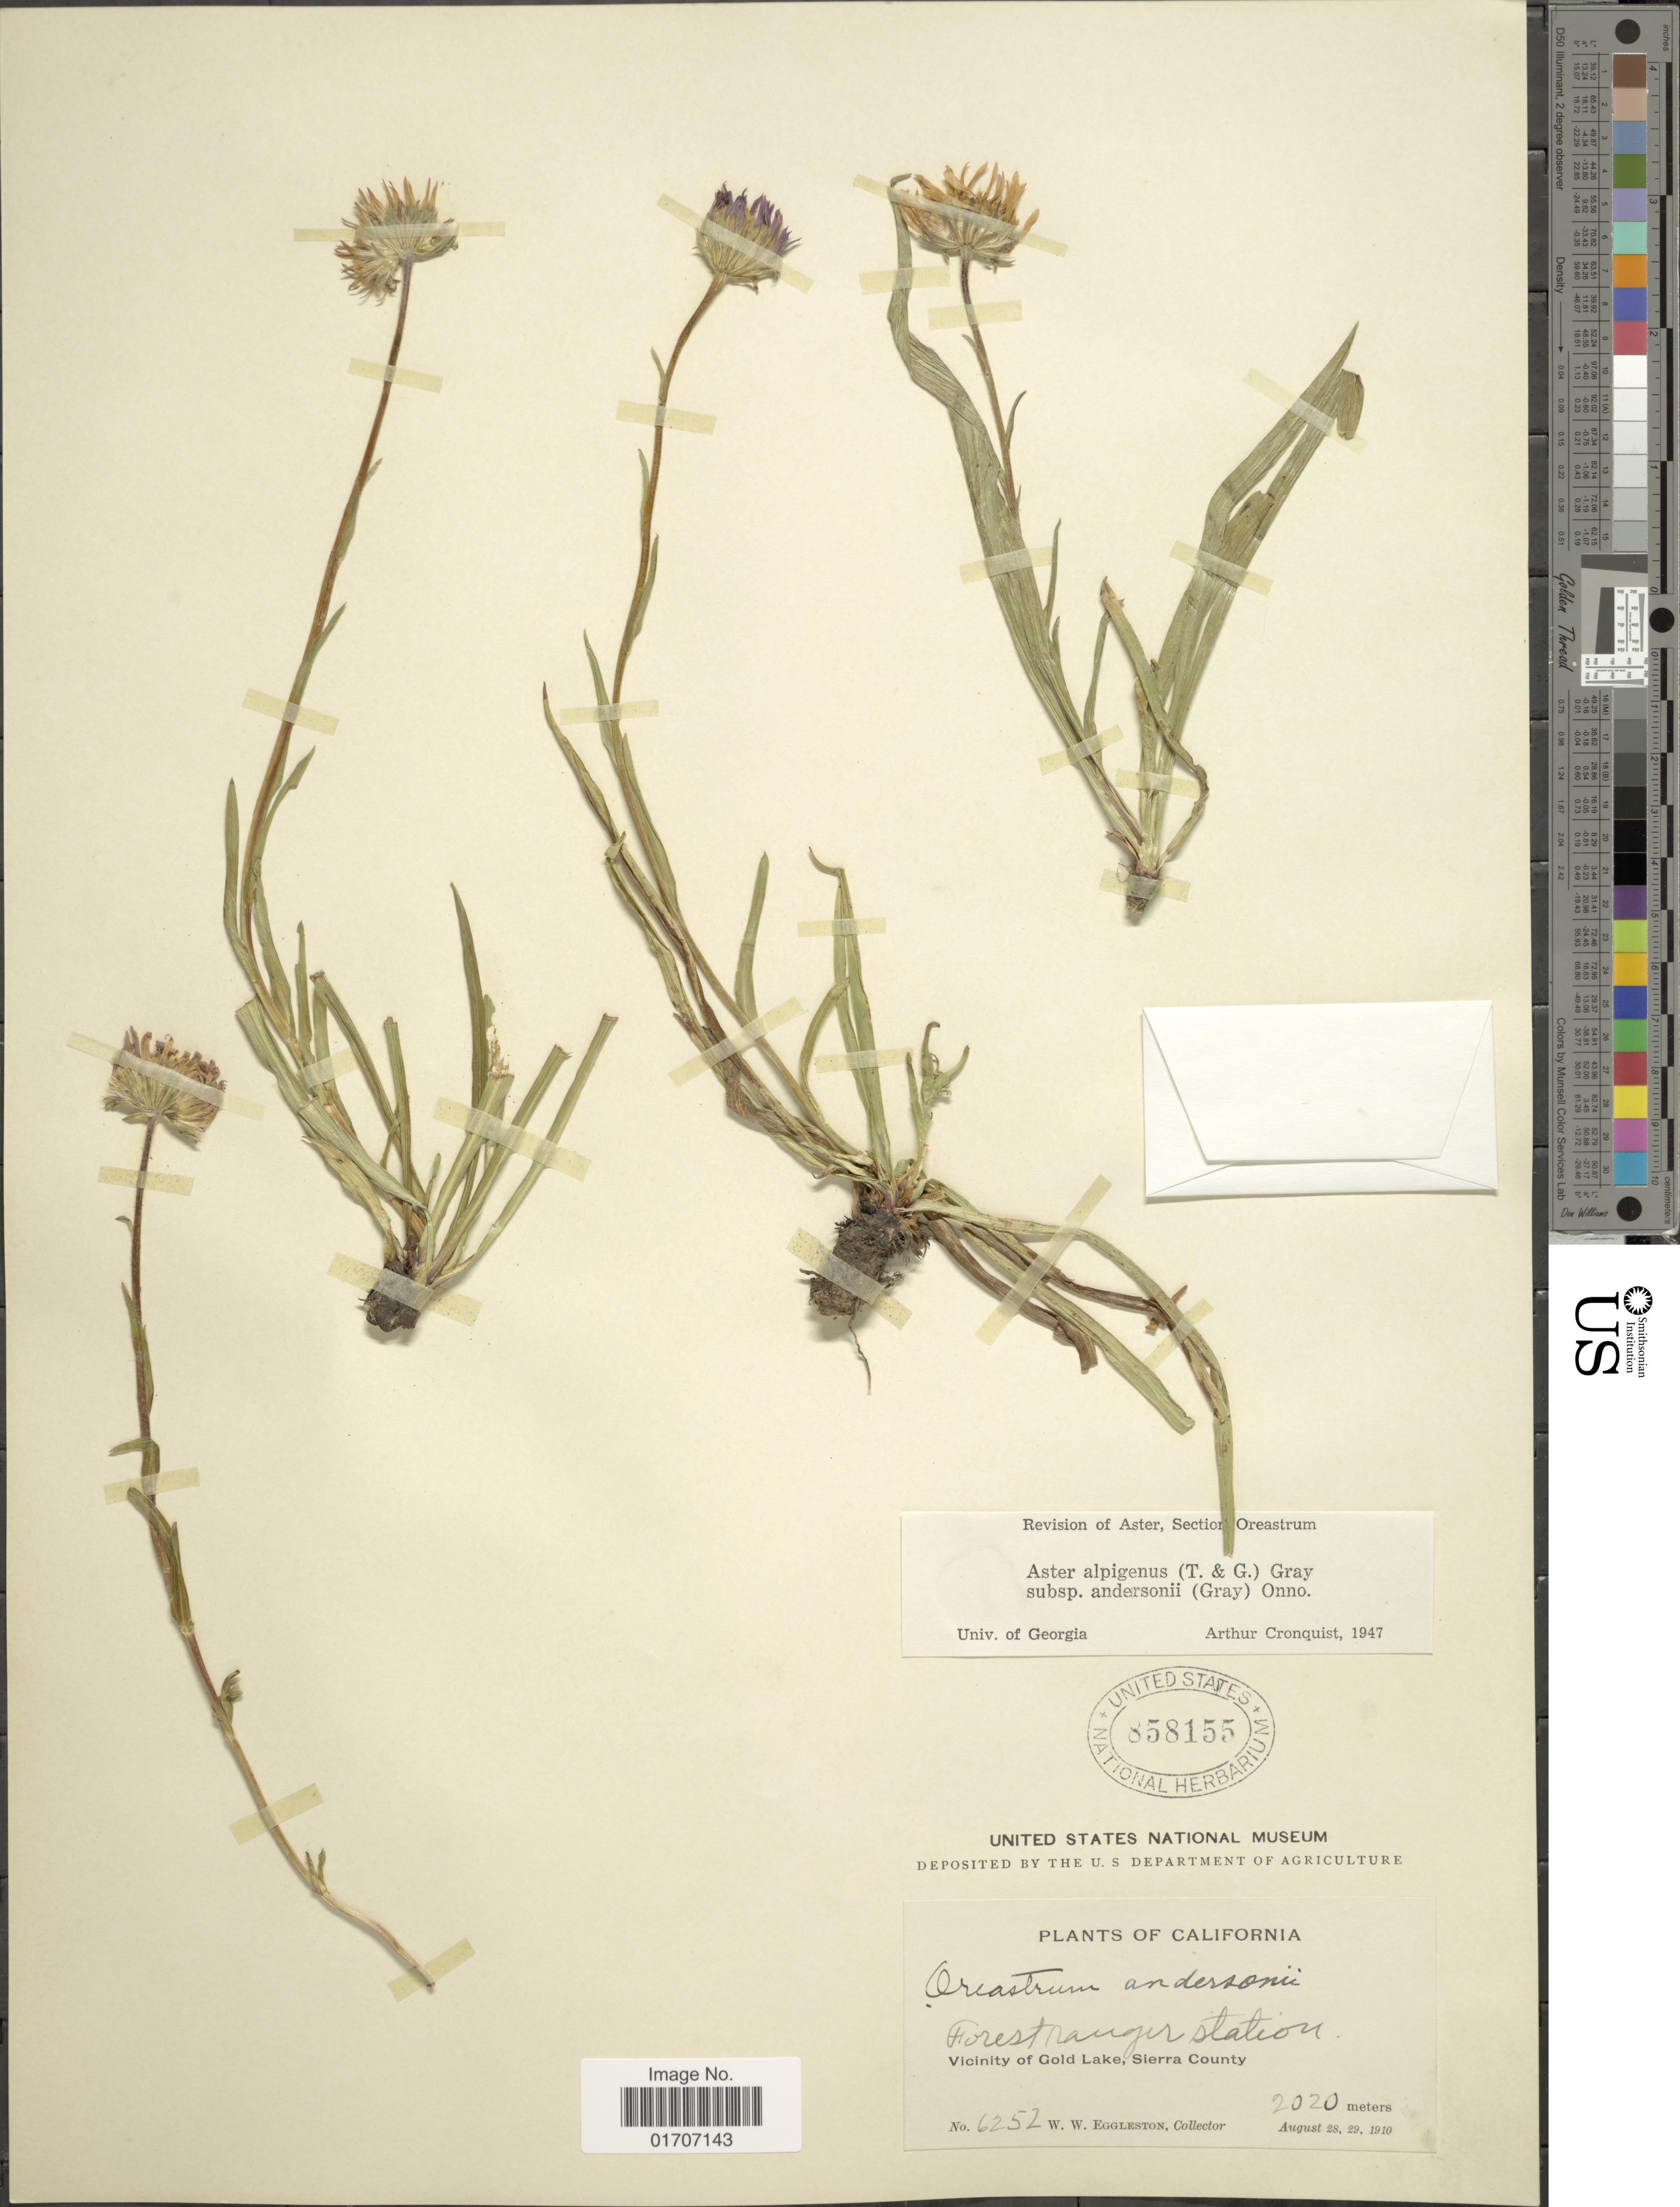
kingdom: Plantae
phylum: Tracheophyta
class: Magnoliopsida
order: Asterales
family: Asteraceae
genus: Oreostemma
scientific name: Oreostemma alpigenum var. andersonii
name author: (A. Gray) G.L. Nesom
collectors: W. W. Eggleston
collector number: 6252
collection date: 1910-08-28/1910-08-29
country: United States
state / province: California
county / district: Sierra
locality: Forest ranger station. Vicinity of Gold Lake, Sierra County.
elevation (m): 2020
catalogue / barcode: US 858155